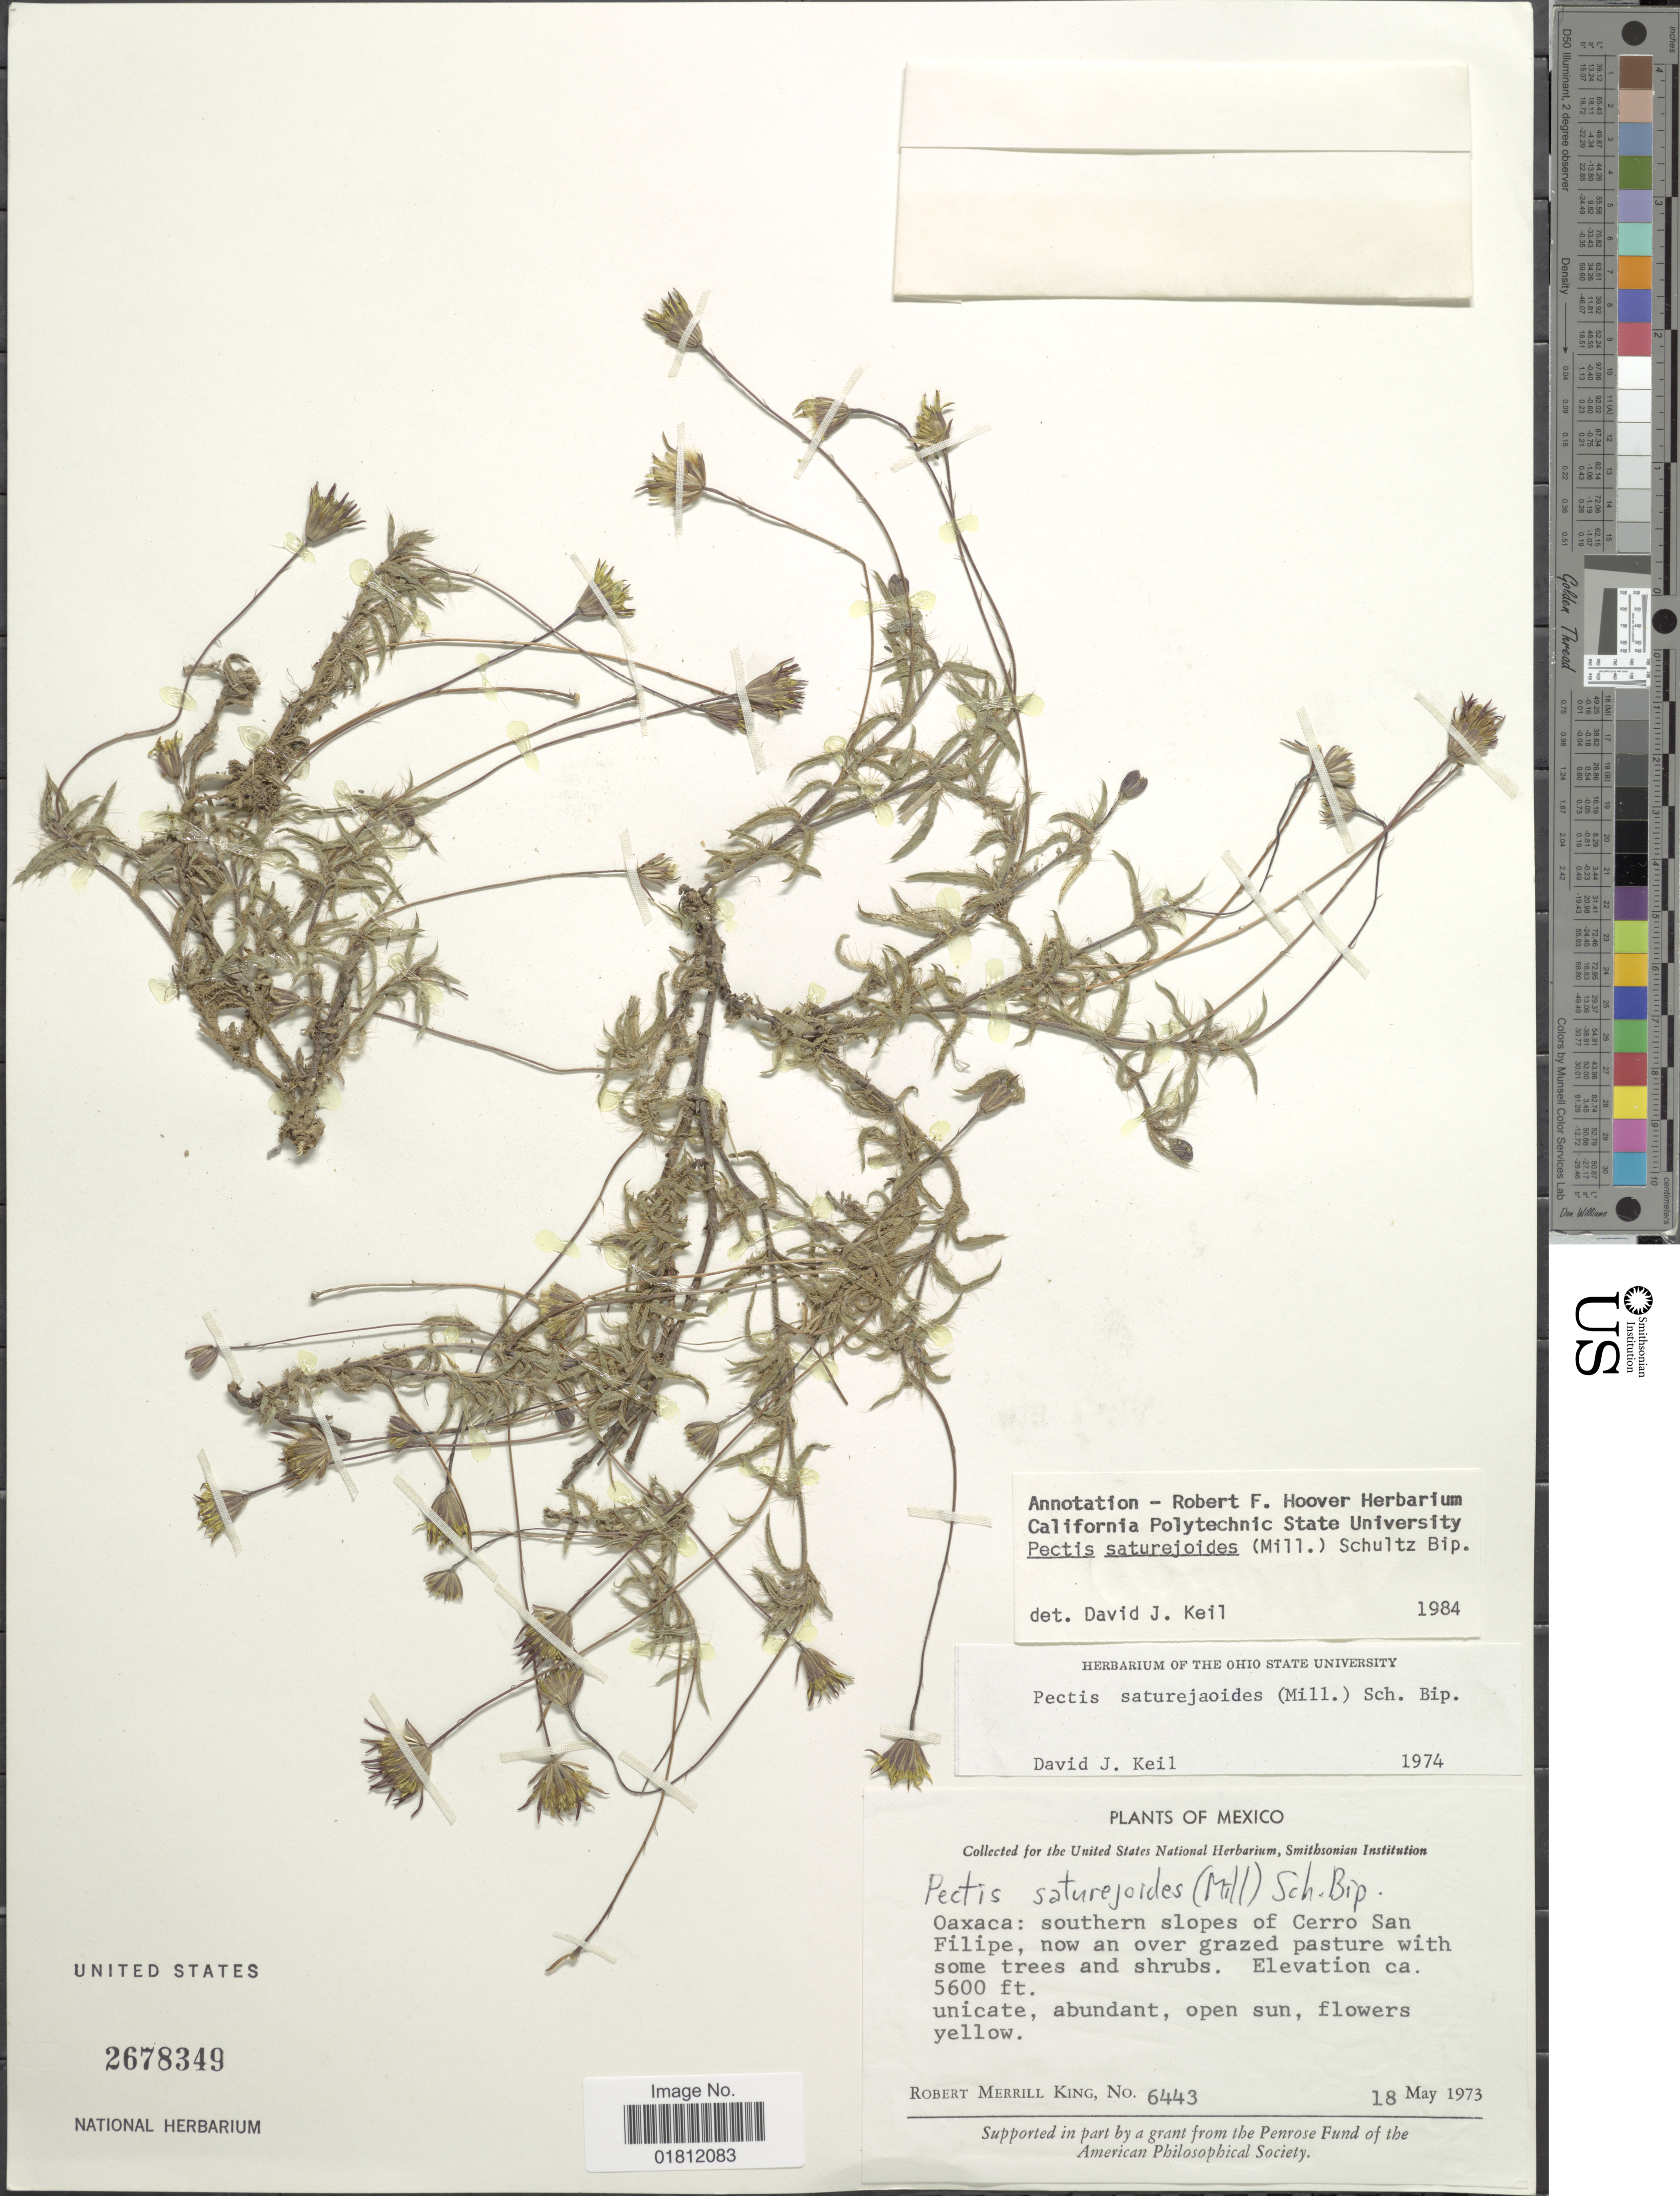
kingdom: Plantae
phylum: Tracheophyta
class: Magnoliopsida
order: Asterales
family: Asteraceae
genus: Pectis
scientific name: Pectis saturejoides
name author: (Mill.) Sch. Bip.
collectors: R. M. King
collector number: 6443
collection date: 1973-05-18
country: Mexico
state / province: Oaxaca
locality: Oaxaca: Southern slopes of Cerro San Filipe, now an over grazed pasture with some trees and shrubs.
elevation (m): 1707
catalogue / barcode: US 2678349